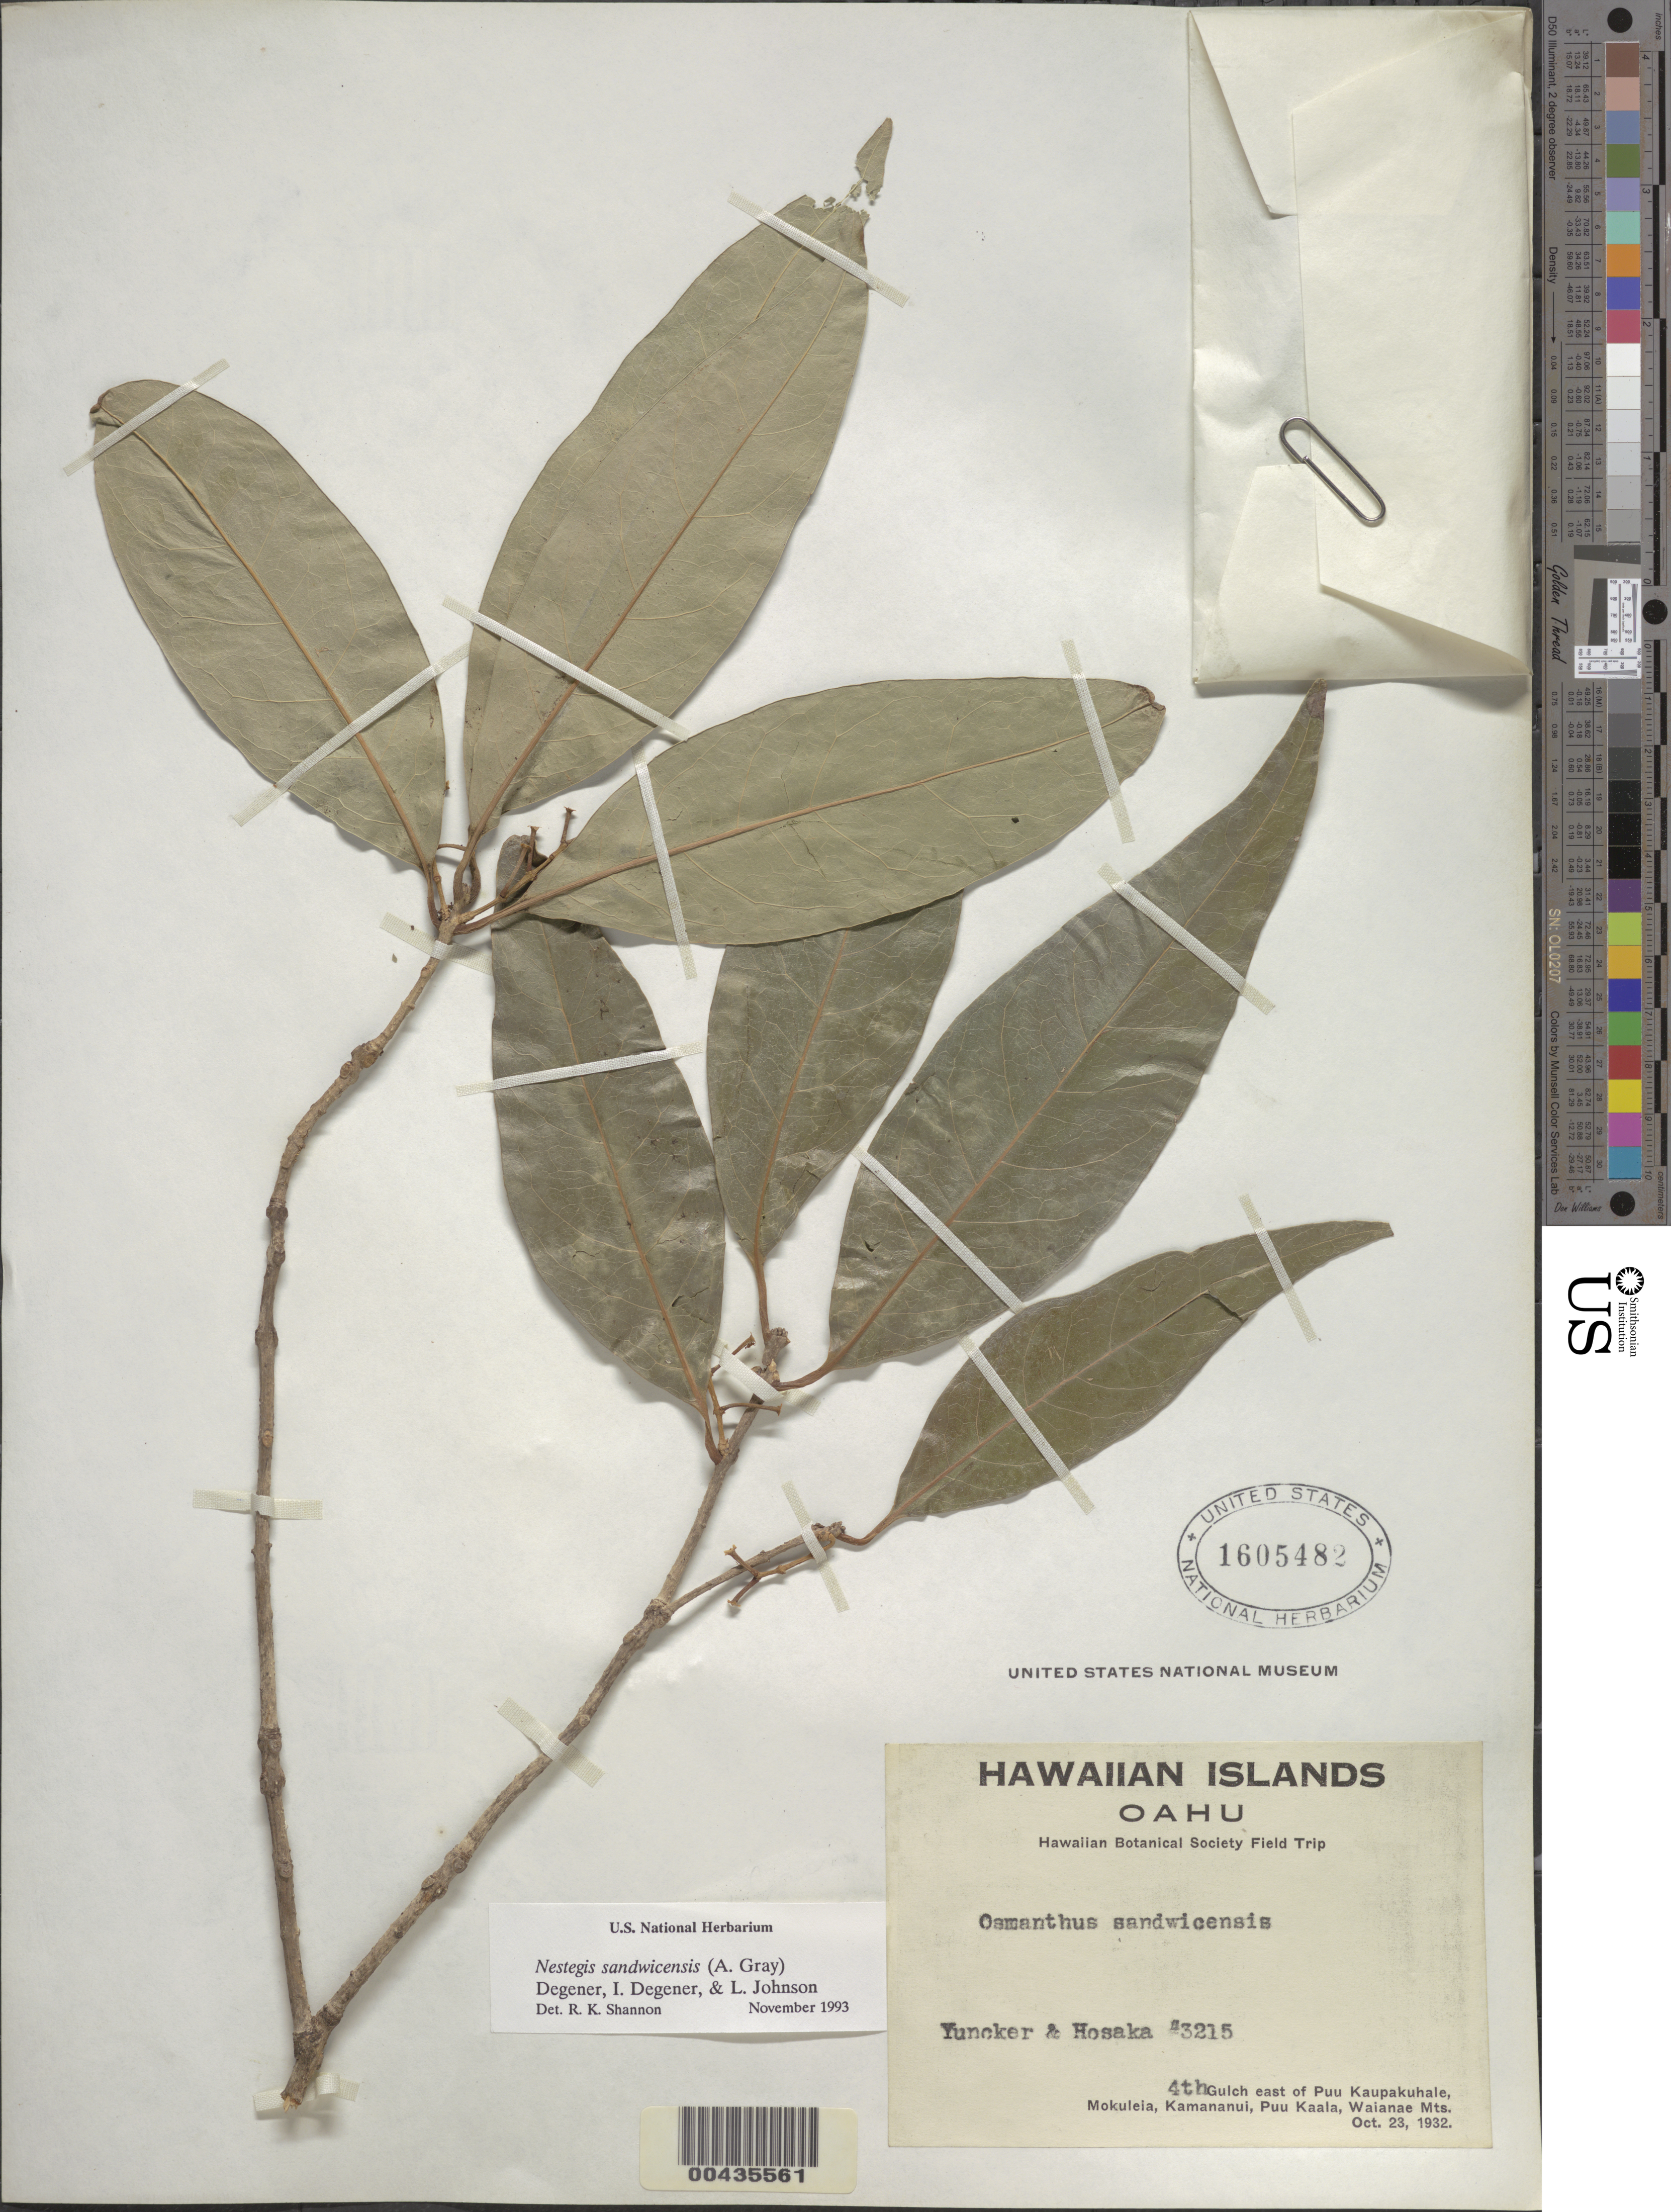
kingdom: Plantae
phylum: Tracheophyta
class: Magnoliopsida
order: Lamiales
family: Oleaceae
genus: Notelaea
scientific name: Notelaea sandwicensis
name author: (A. Gray) Hong-Wa & Besnard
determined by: Wagner, W. L., (BOT), Smithsonian Institution - National Museum of Natural History (UNITED STATES)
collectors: T. G. Yuncker & Hosaka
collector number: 3215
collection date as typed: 23 Oct 1932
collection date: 1932-10-23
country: United States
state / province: Hawaii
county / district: Honolulu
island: Oahu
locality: Fourth gulch E of Puu Kaupakuhale, Mokuleia, Kamananui, Puu Kaala, Waianae Mountains, Oahu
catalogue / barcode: US 1605482